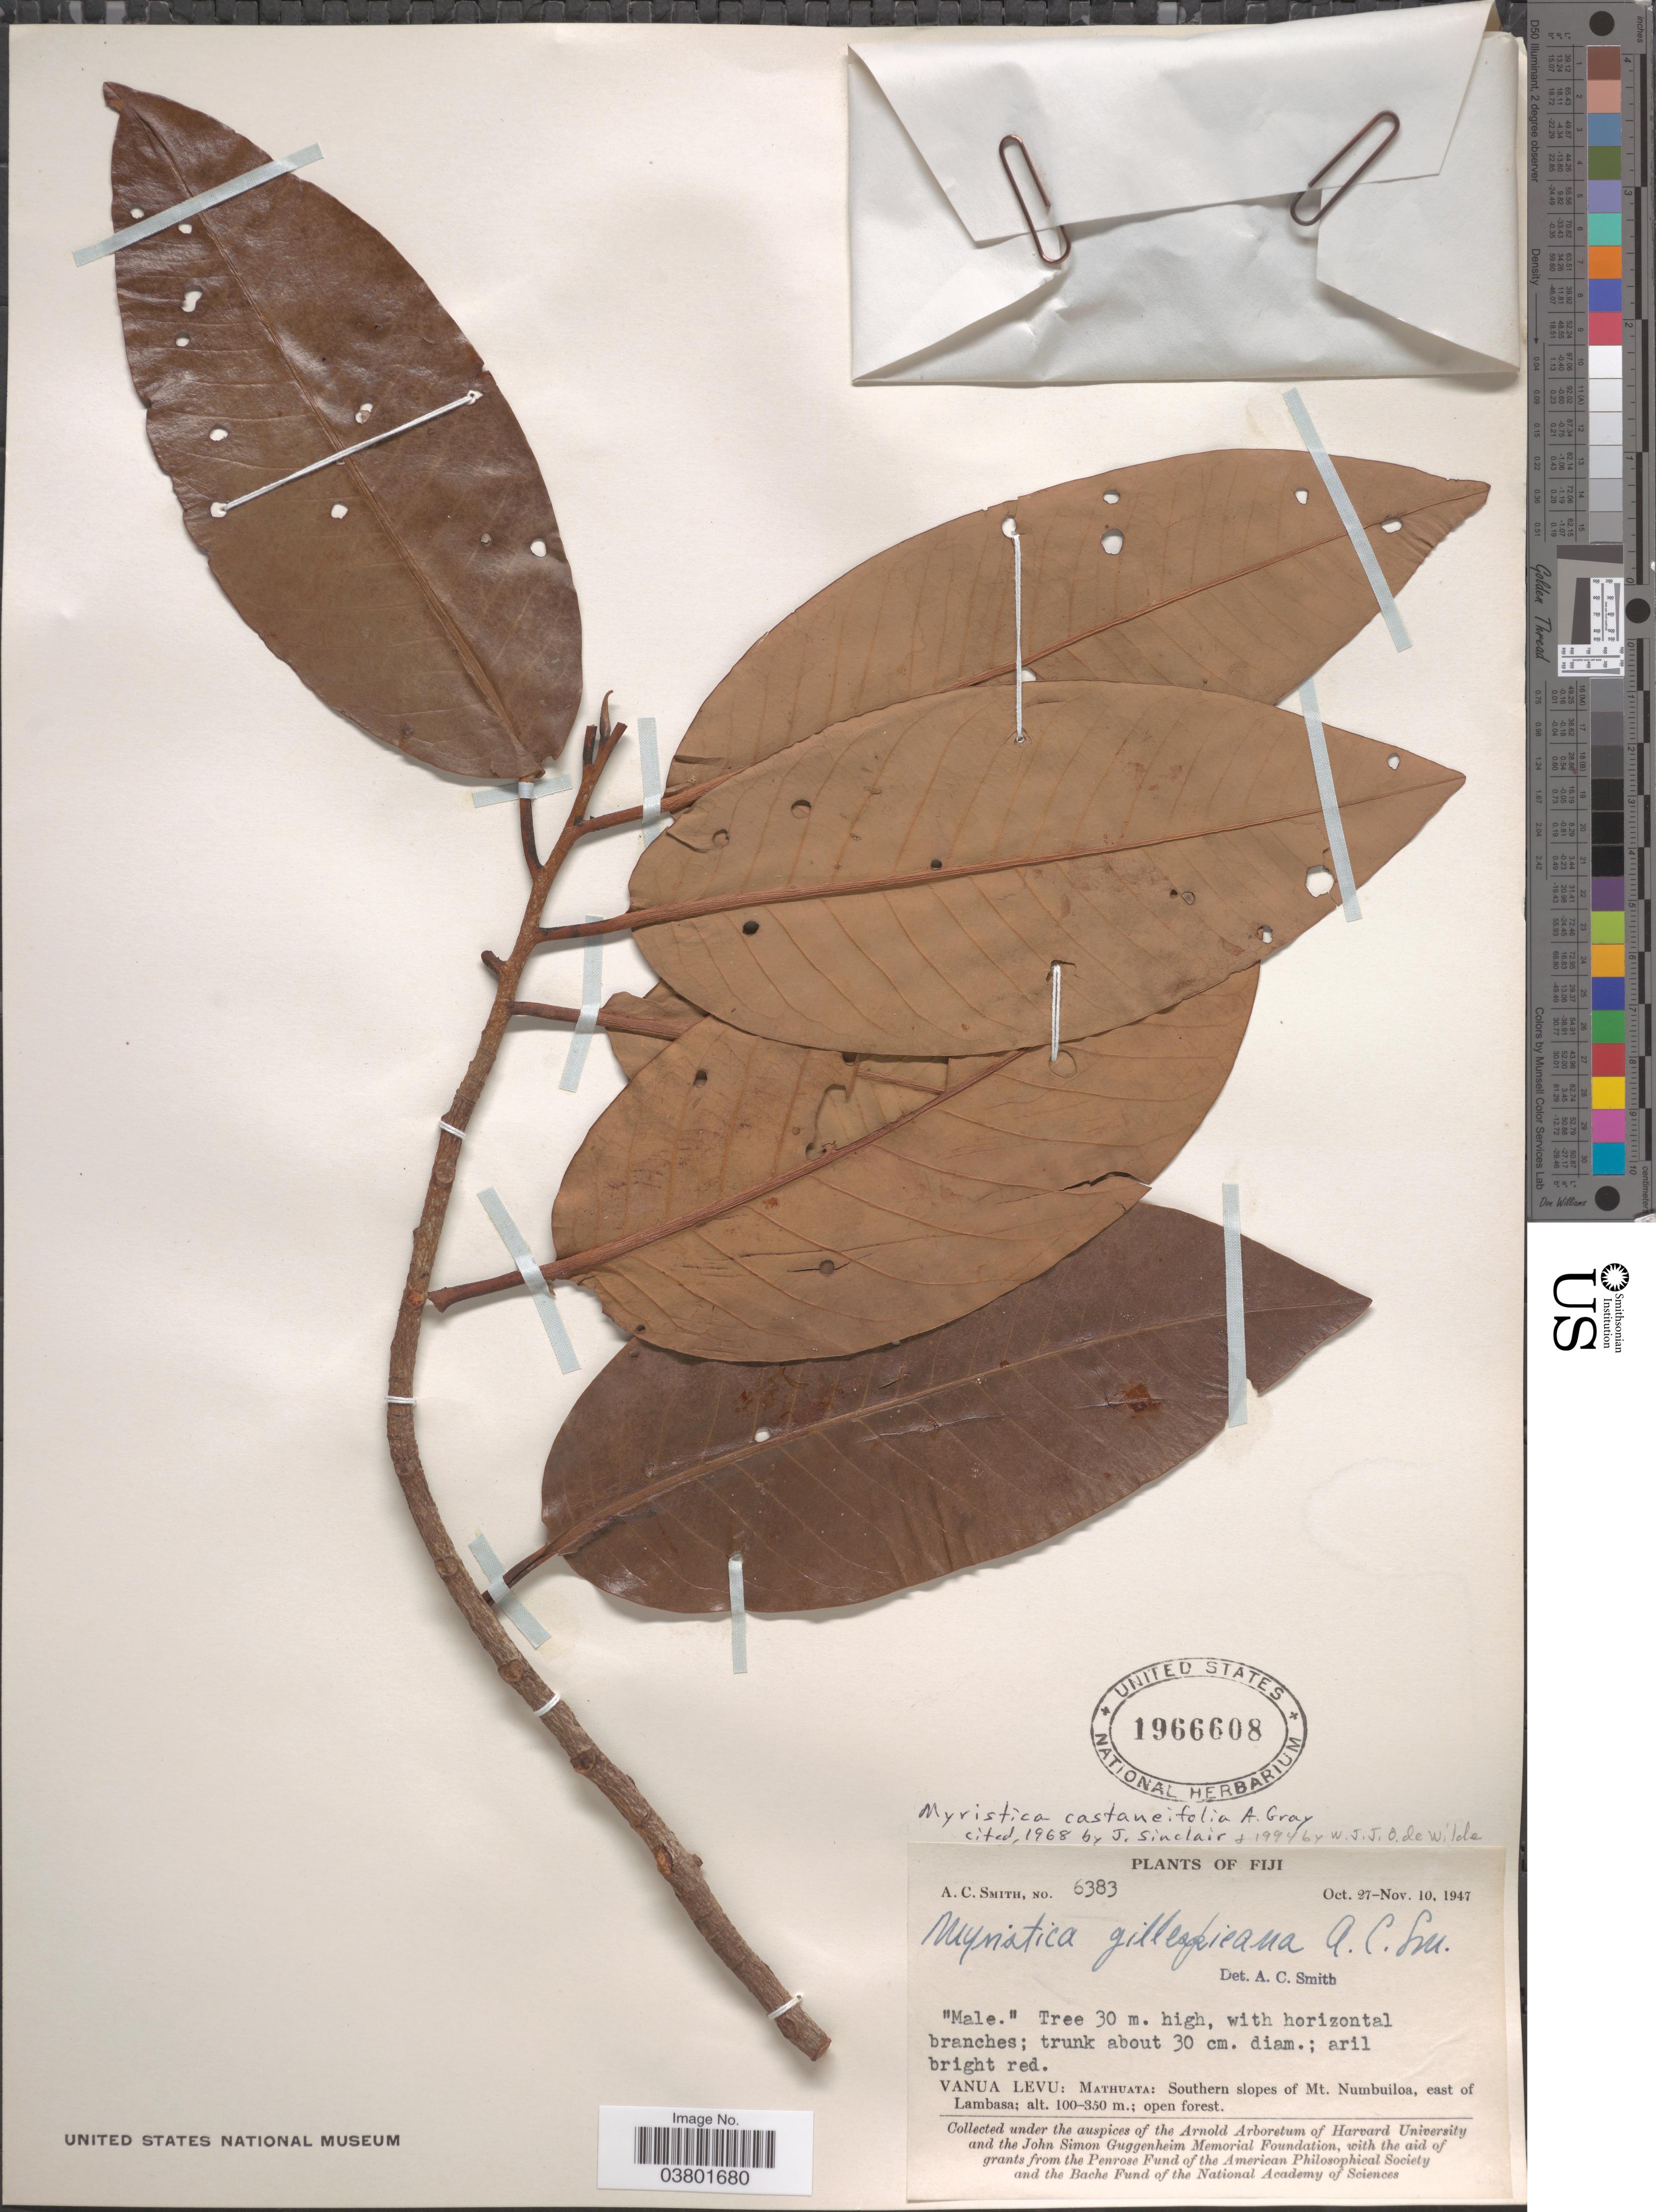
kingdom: Plantae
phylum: Tracheophyta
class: Magnoliopsida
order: Magnoliales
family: Myristicaceae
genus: Myristica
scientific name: Myristica gillespieana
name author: A.C. Sm.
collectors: A. C. Smith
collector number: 6383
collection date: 1947-10-27/1947-11-10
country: Fiji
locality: Vanua Levu: Mathuata: Southern slopes of Mt. Numbuiloa, east of Lambasa.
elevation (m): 100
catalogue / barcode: US 1966608